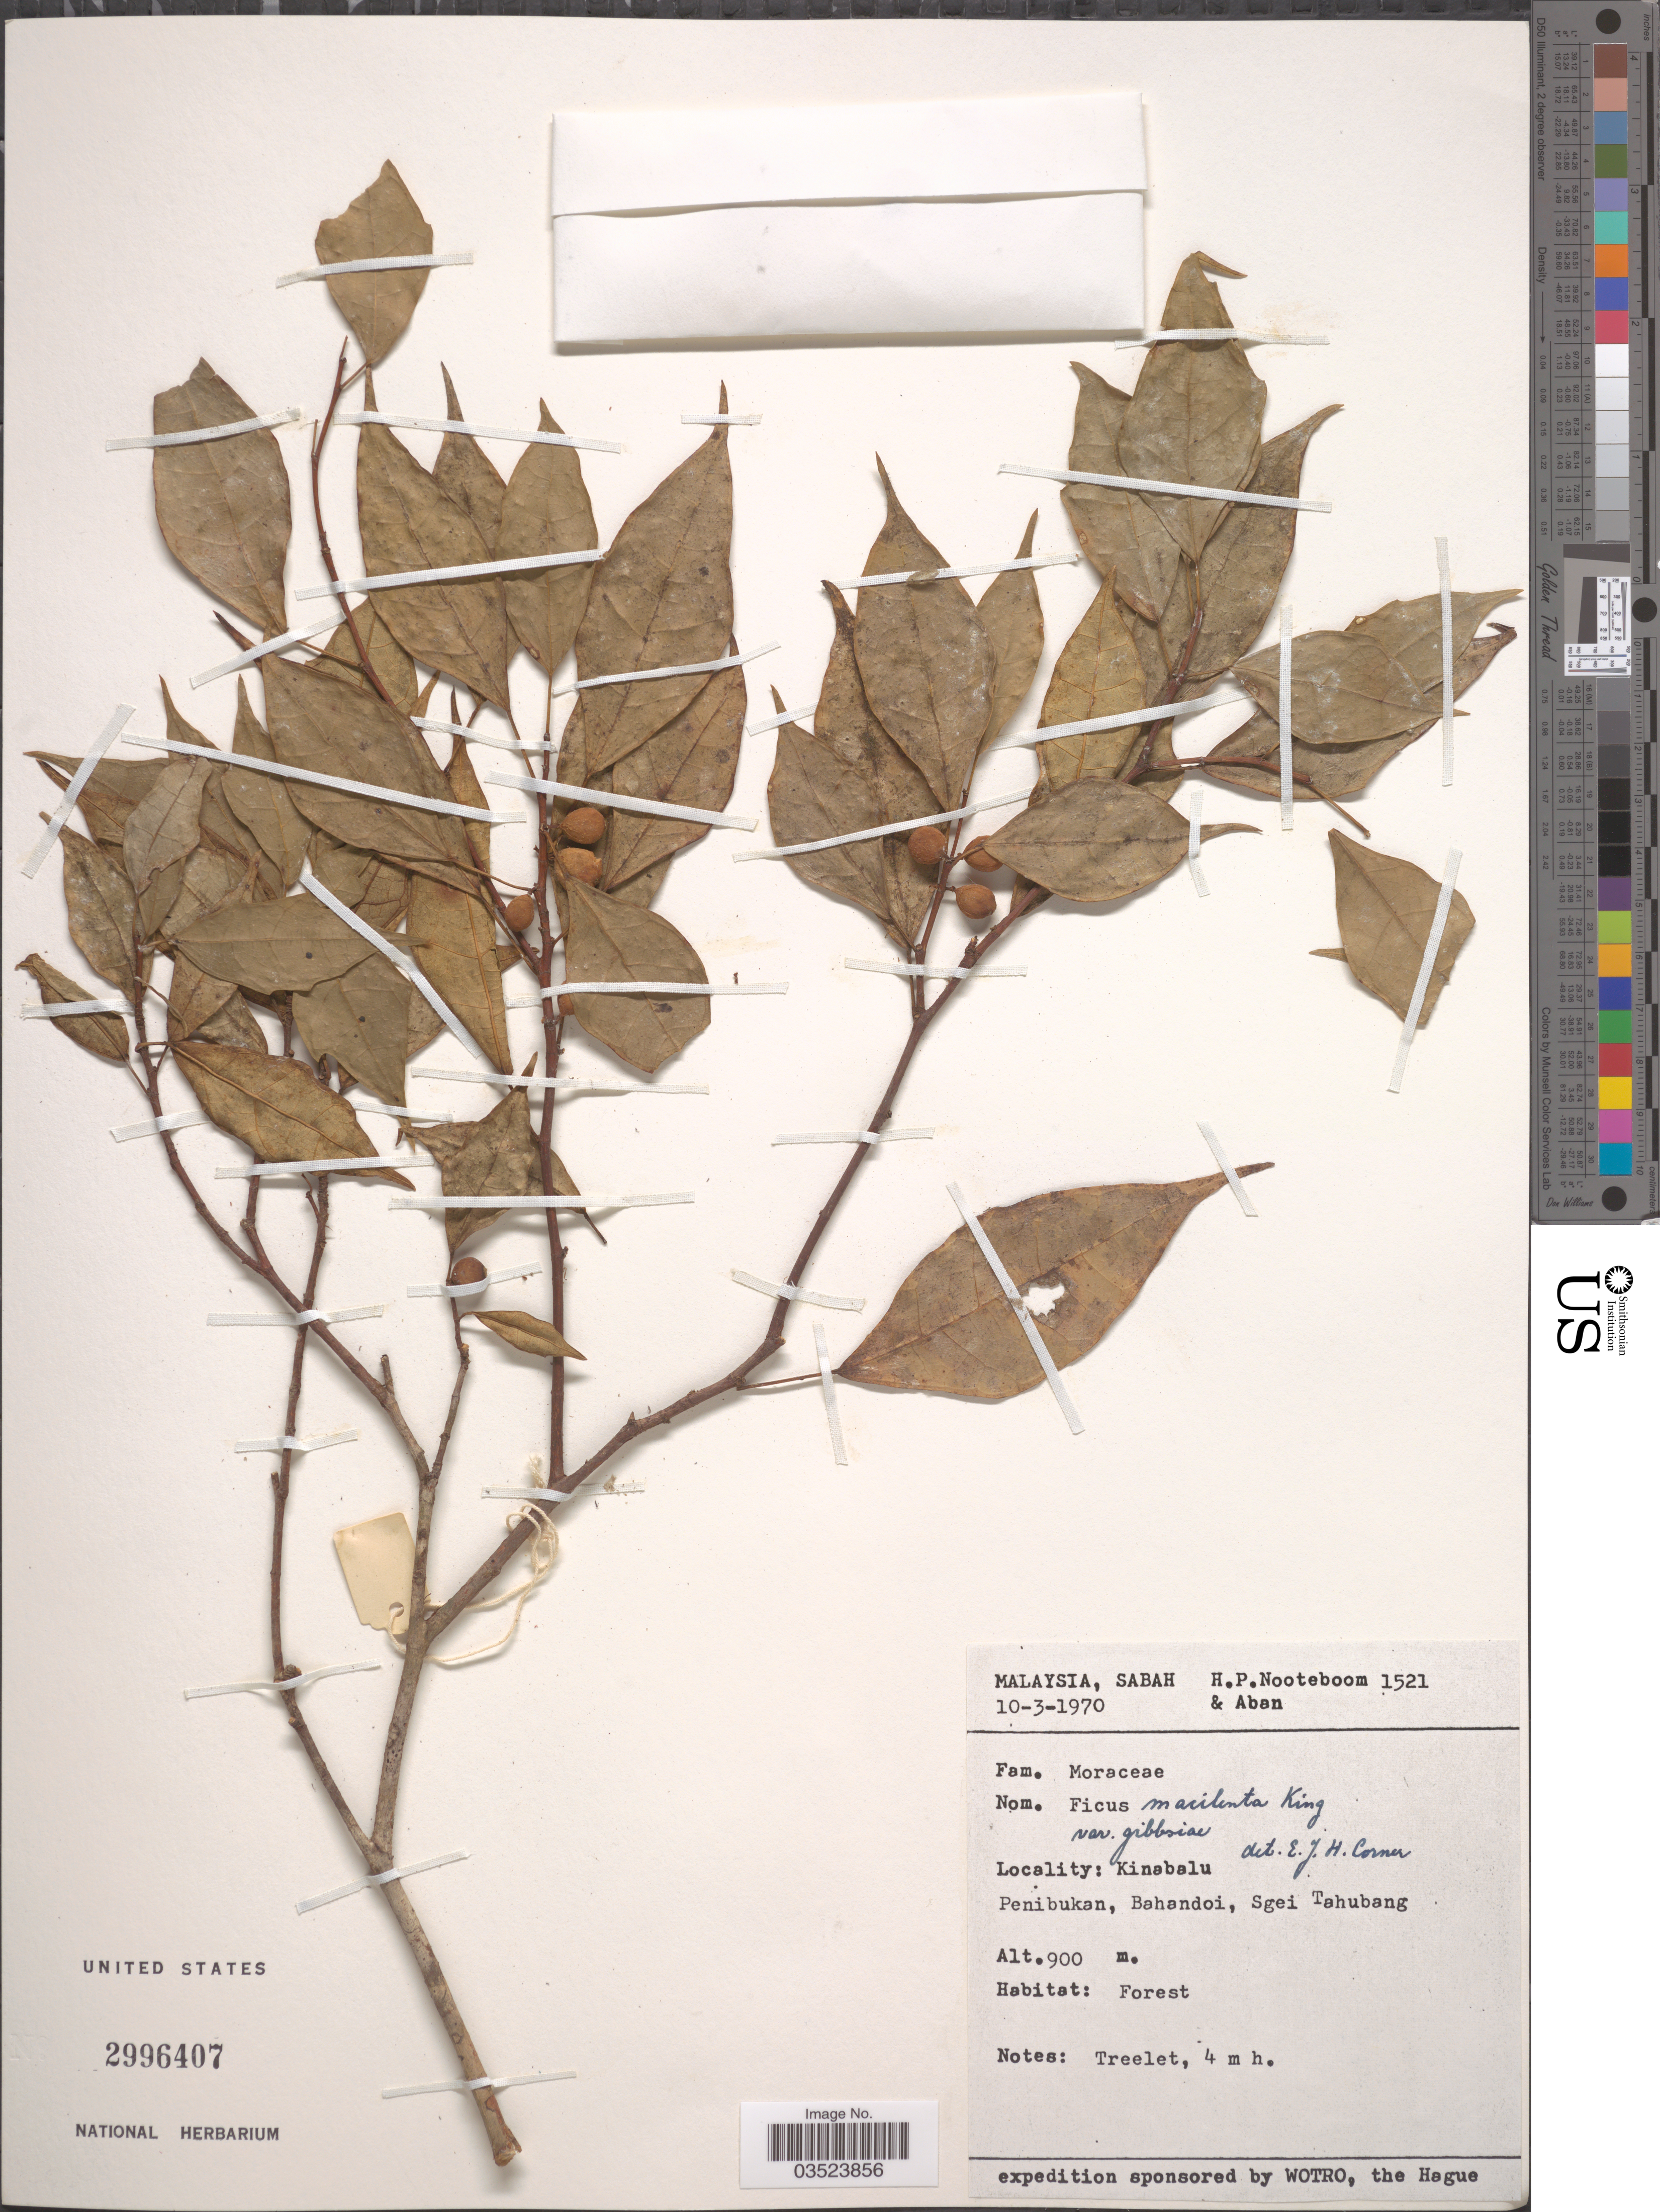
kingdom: Plantae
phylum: Tracheophyta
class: Magnoliopsida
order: Rosales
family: Moraceae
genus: Ficus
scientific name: Ficus macilenta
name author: King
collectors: H. P. Nooteboom & -- Aban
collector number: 1521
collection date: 1970-03-10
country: Malaysia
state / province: Sabah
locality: Kinabalu. Peninbukan, Bahandoi, Sgei Tahubang.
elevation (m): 900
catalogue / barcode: US 2996407